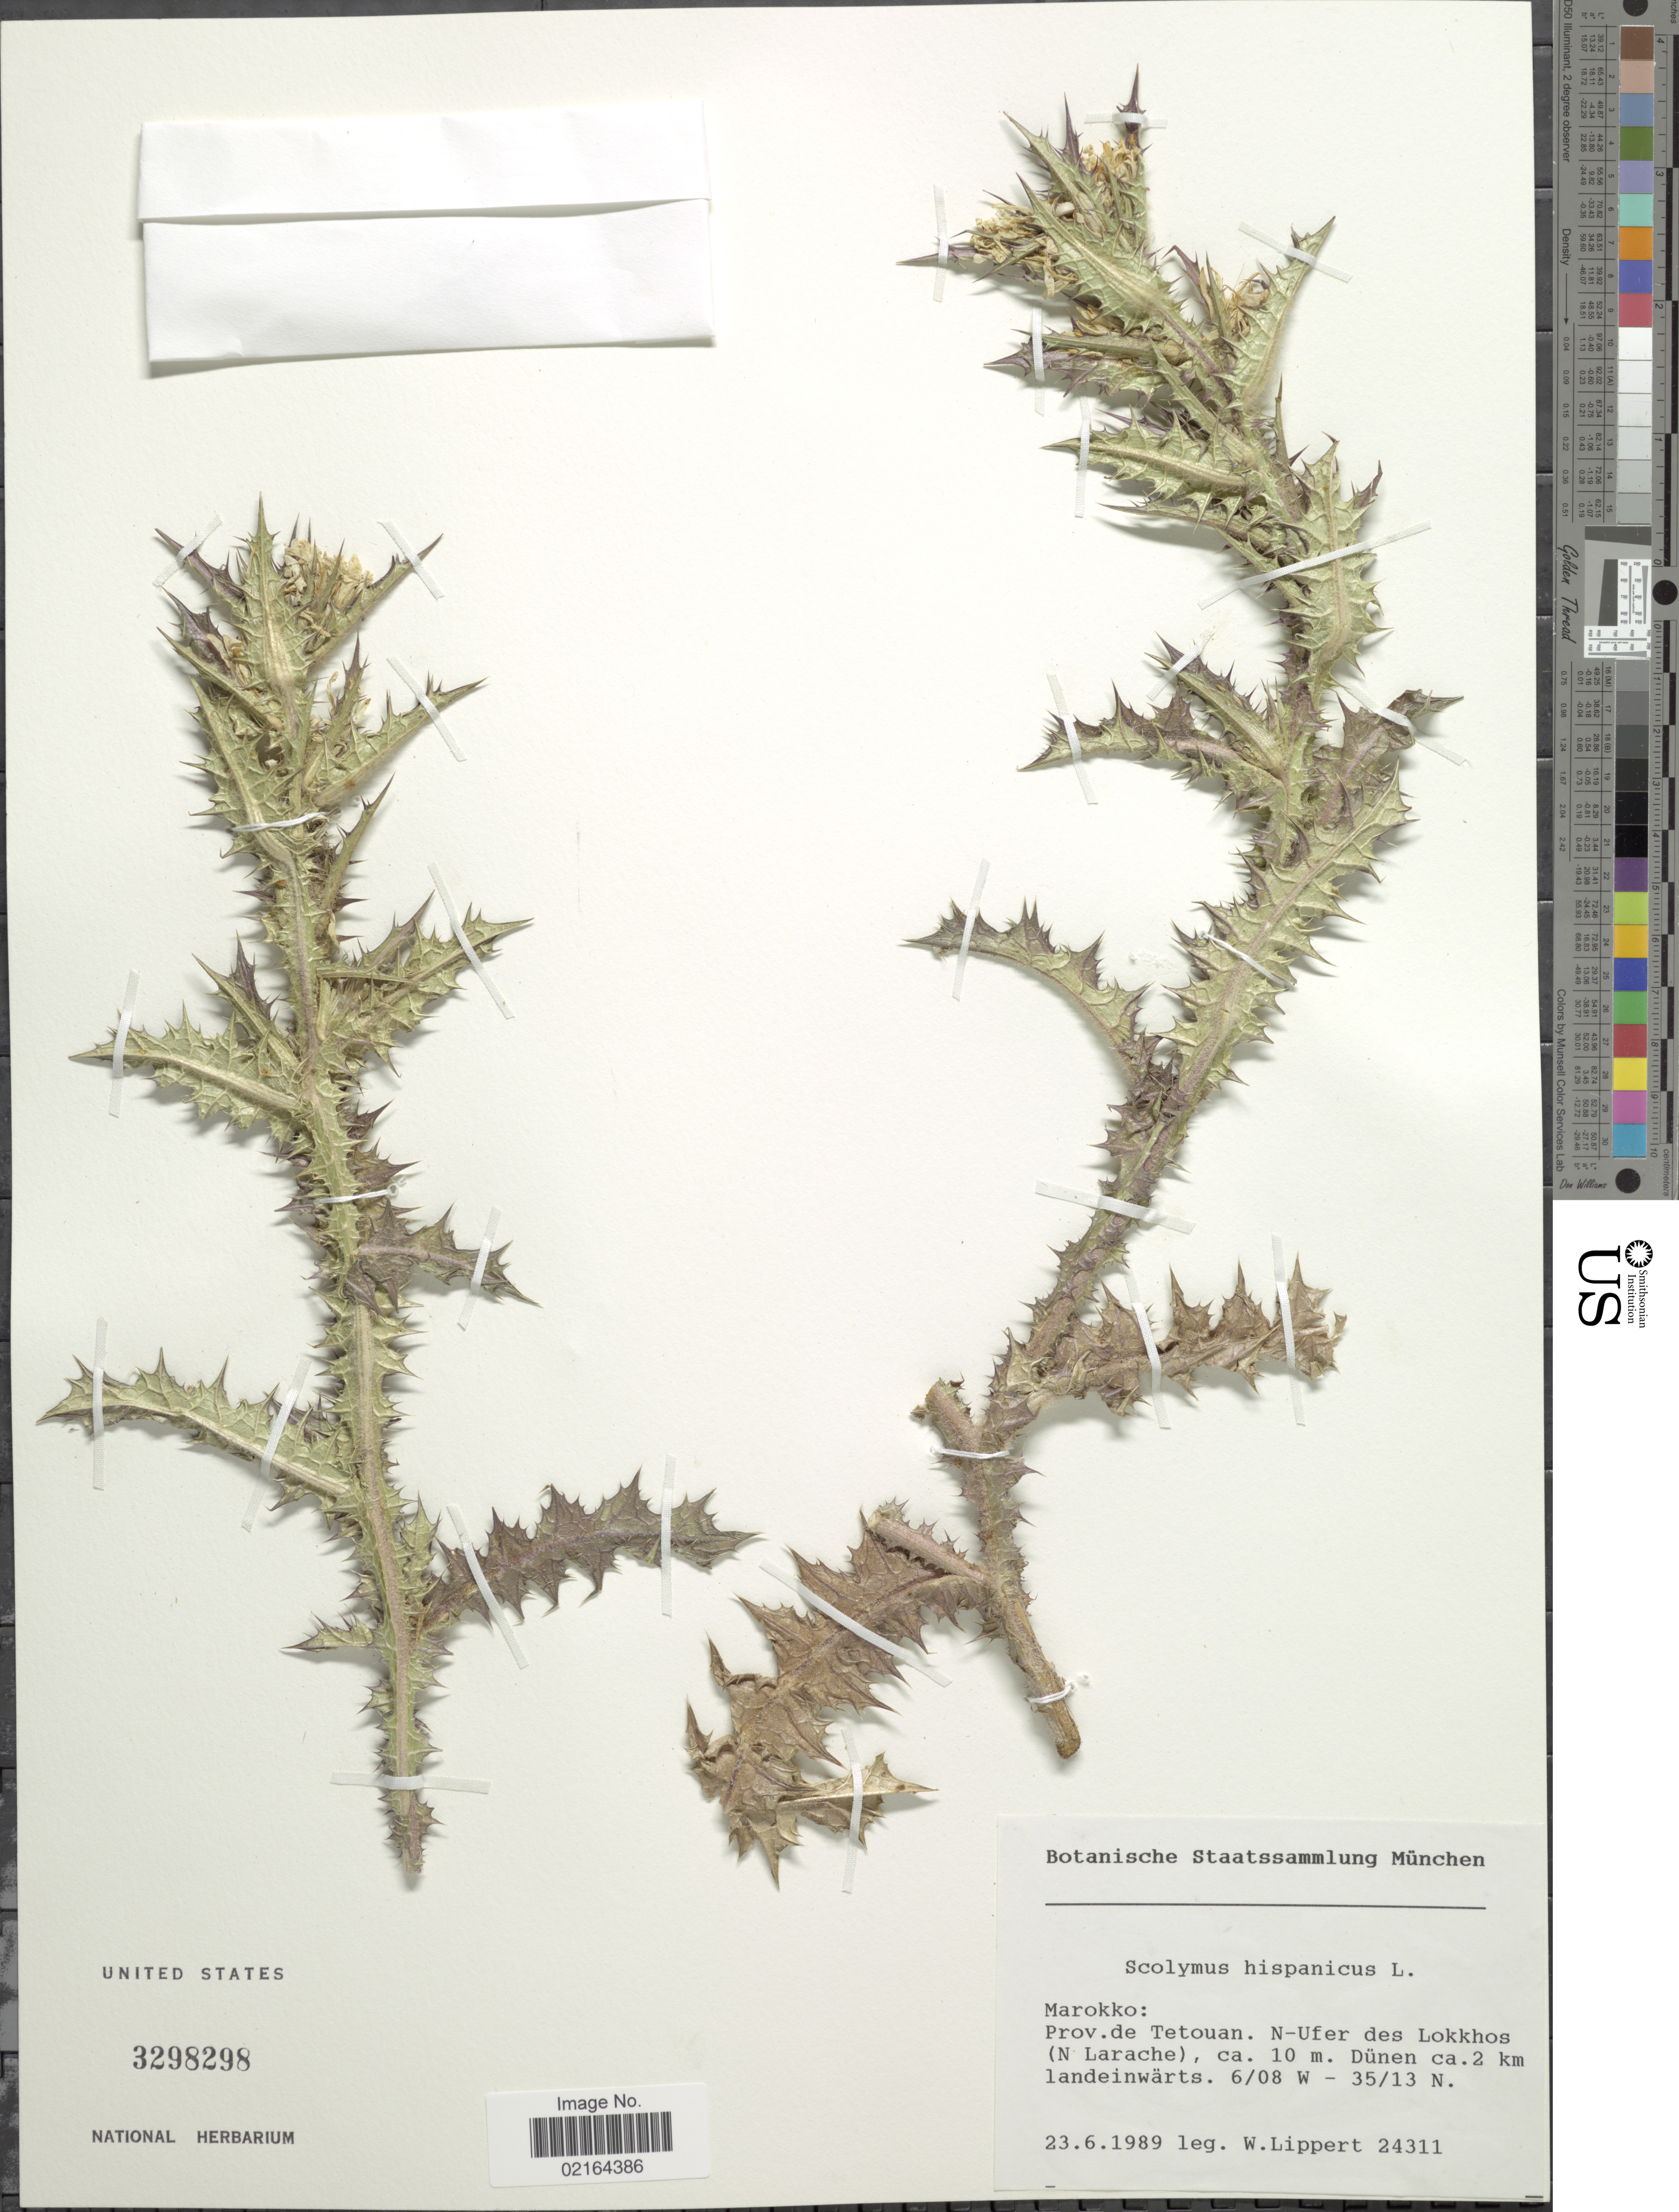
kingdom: Plantae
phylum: Tracheophyta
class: Magnoliopsida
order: Asterales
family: Asteraceae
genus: Scolymus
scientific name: Scolymus hispanicus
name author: L.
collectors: W. Lippert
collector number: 24311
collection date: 1989-06-23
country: Morocco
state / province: Tanger-Tétouan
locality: Marokko: Prov. de Tetouan, N-Ufer des Lokkhos (N Larache), Dunen 2 km landeinwarts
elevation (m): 10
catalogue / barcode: US 3298298